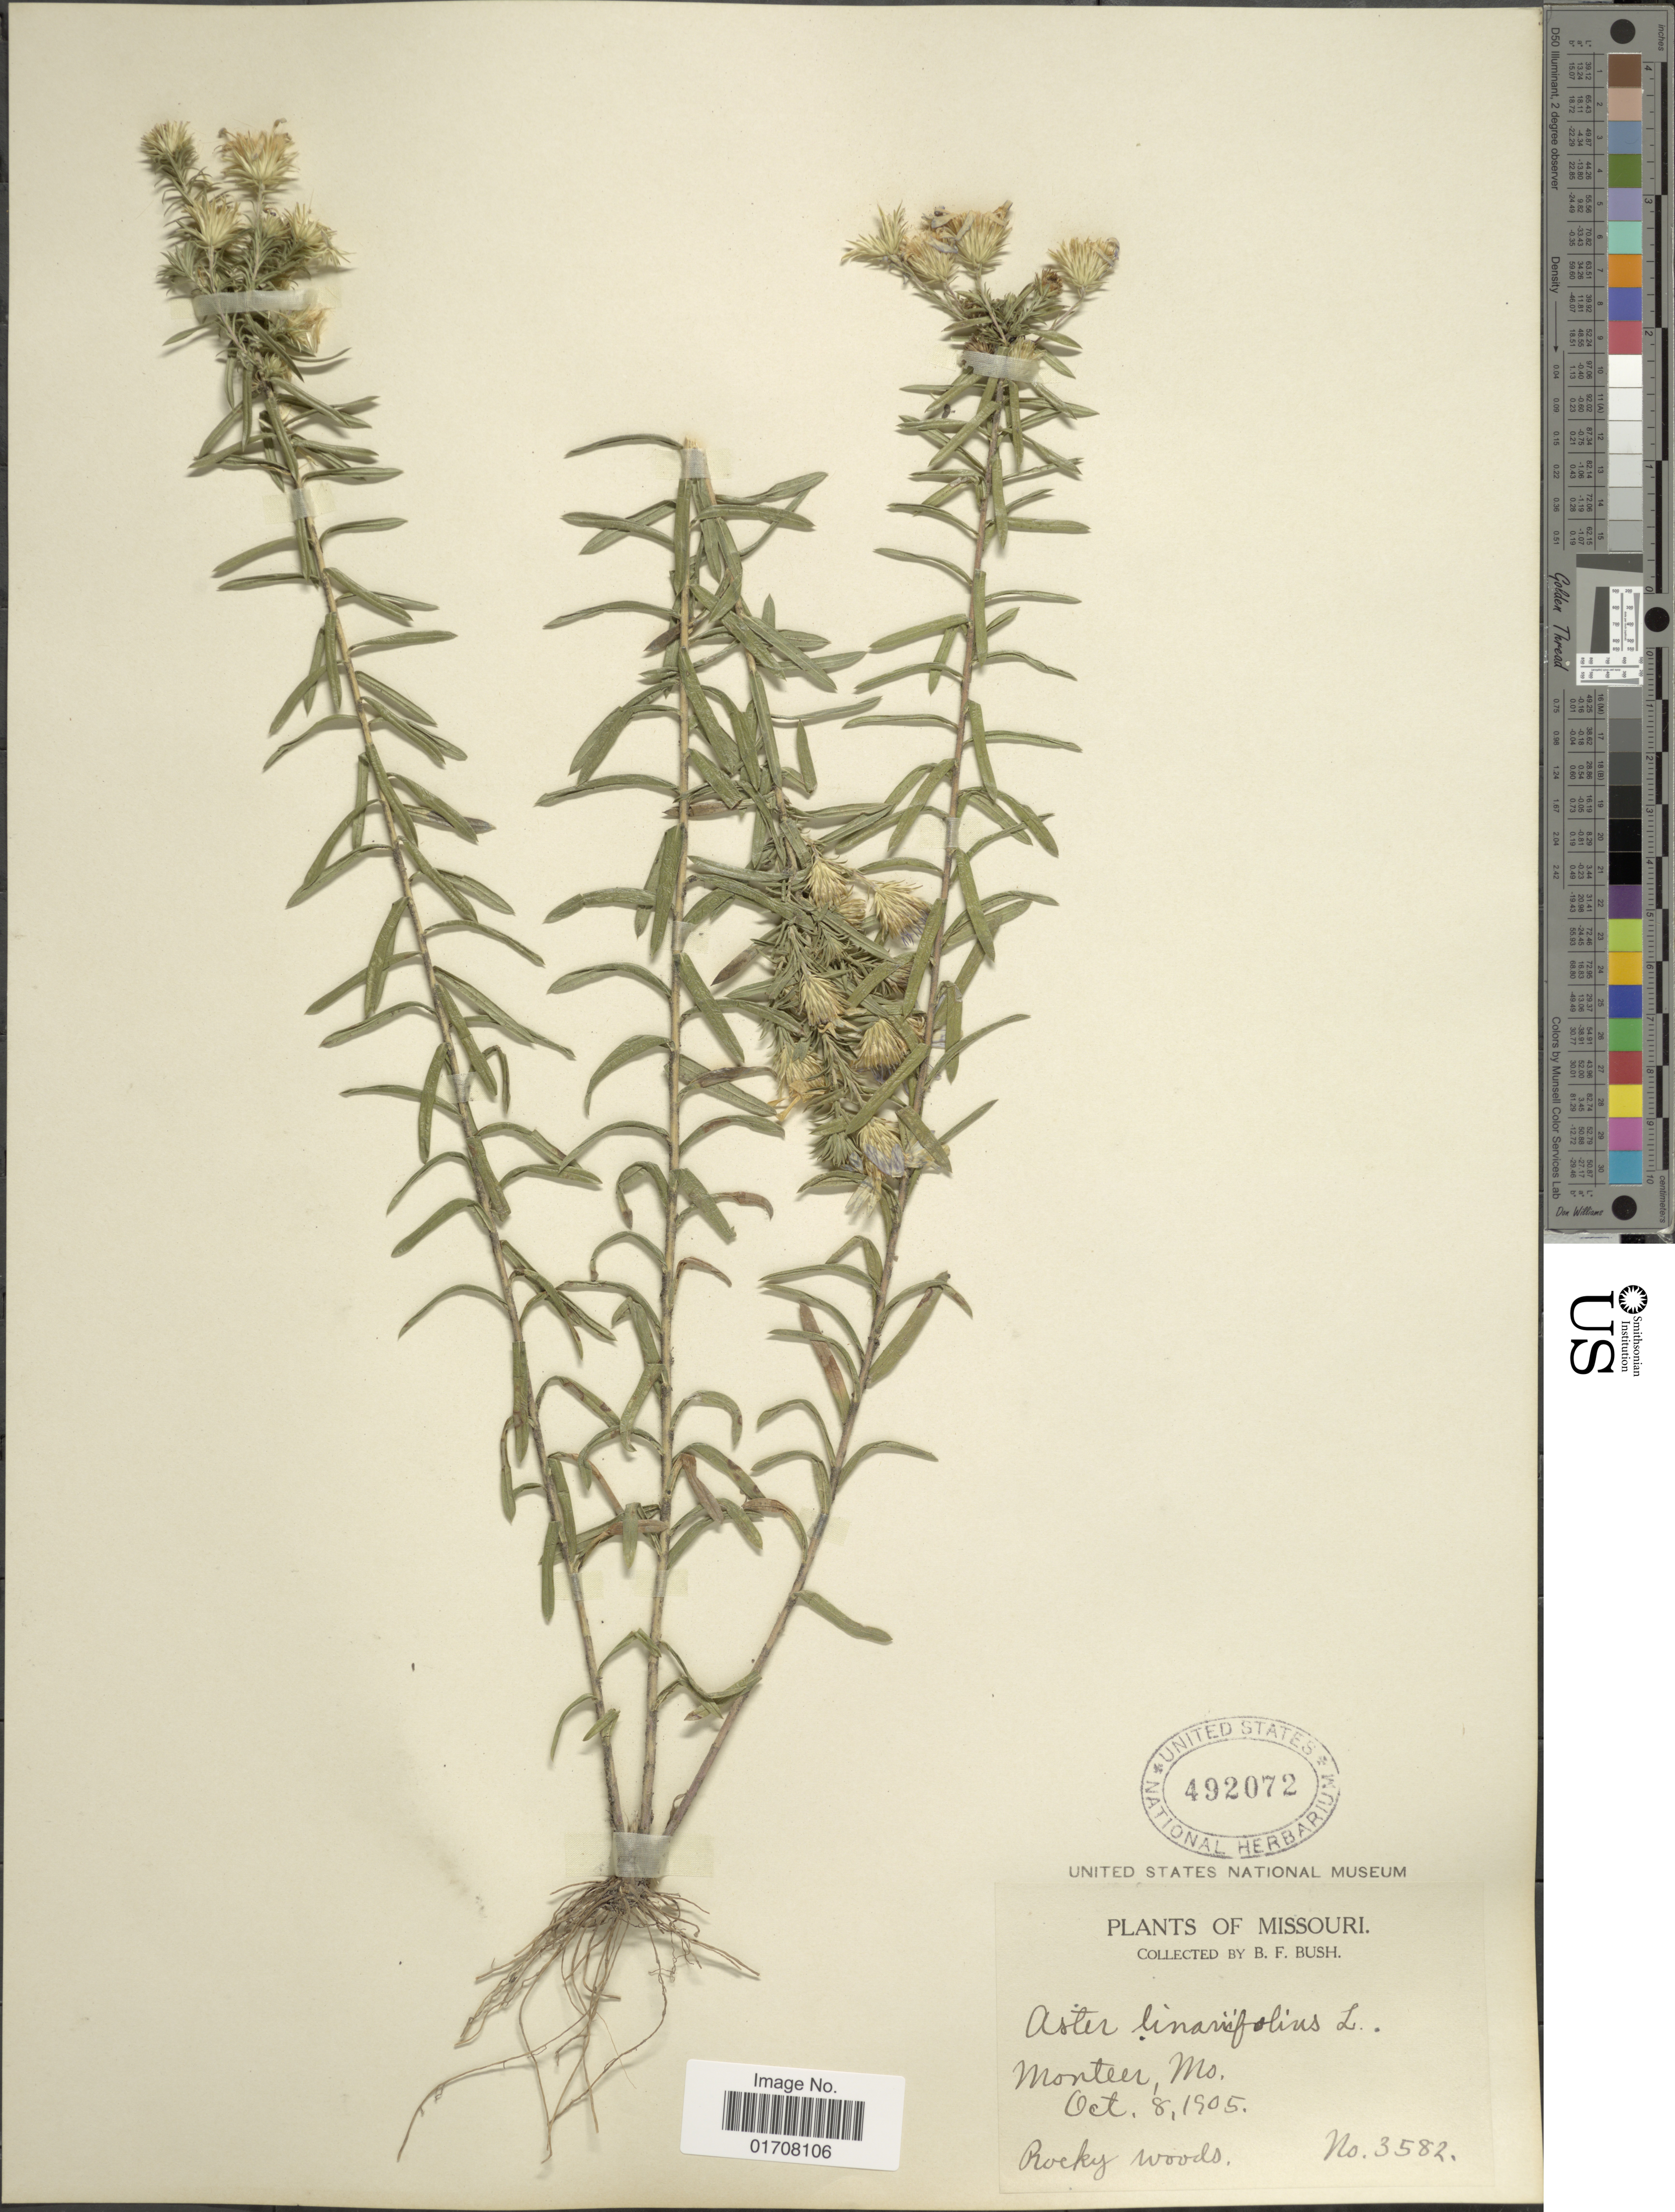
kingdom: Plantae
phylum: Tracheophyta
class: Magnoliopsida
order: Asterales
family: Asteraceae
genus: Ionactis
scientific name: Ionactis linariifolia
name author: (L.) Greene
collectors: B. F. Bush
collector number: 3582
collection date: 1905-10-08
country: United States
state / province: Missouri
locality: Monteer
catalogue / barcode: US 492072